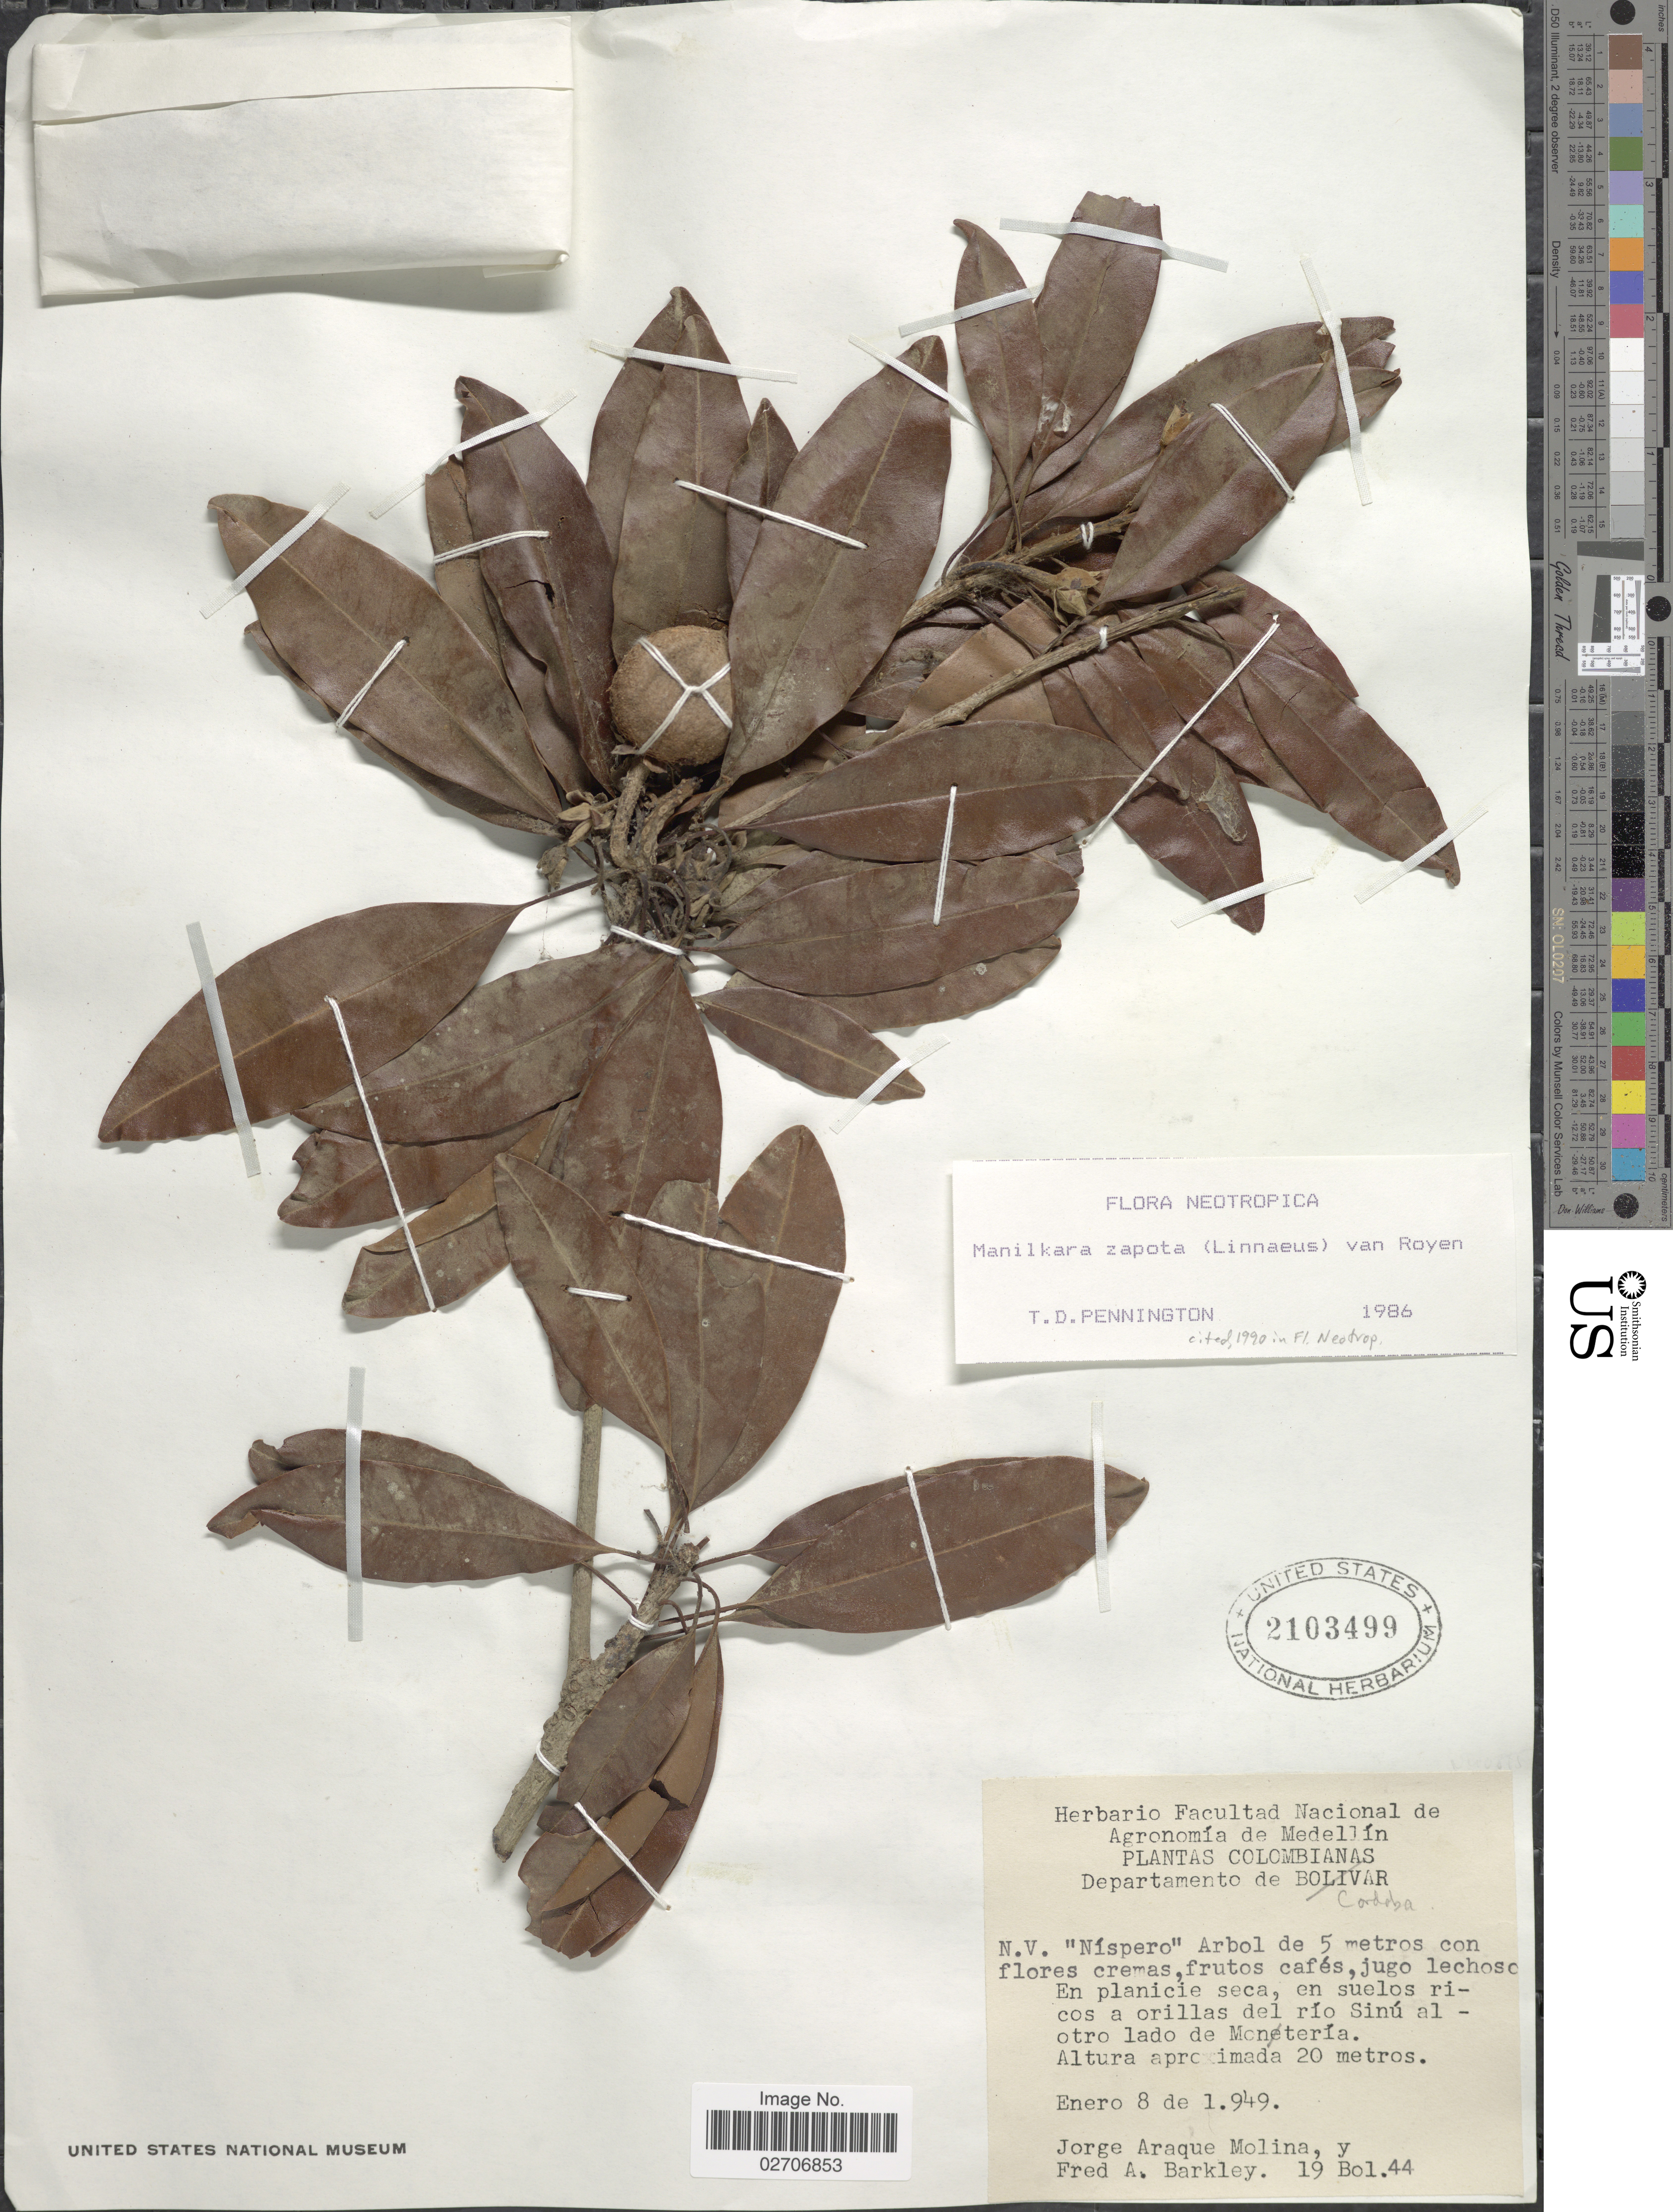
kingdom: Plantae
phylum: Tracheophyta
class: Magnoliopsida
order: Ericales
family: Sapotaceae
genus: Manilkara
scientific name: Manilkara zapota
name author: (L.) P. Royen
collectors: J. A. Molina & F. A. Barkley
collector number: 19Bol.44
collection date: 1949-01-08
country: Colombia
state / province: Córdoba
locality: En planicie seca, en suelos ricos a orillas del rio Sinu al otro lado de Monteria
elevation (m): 20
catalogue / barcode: US 2103499